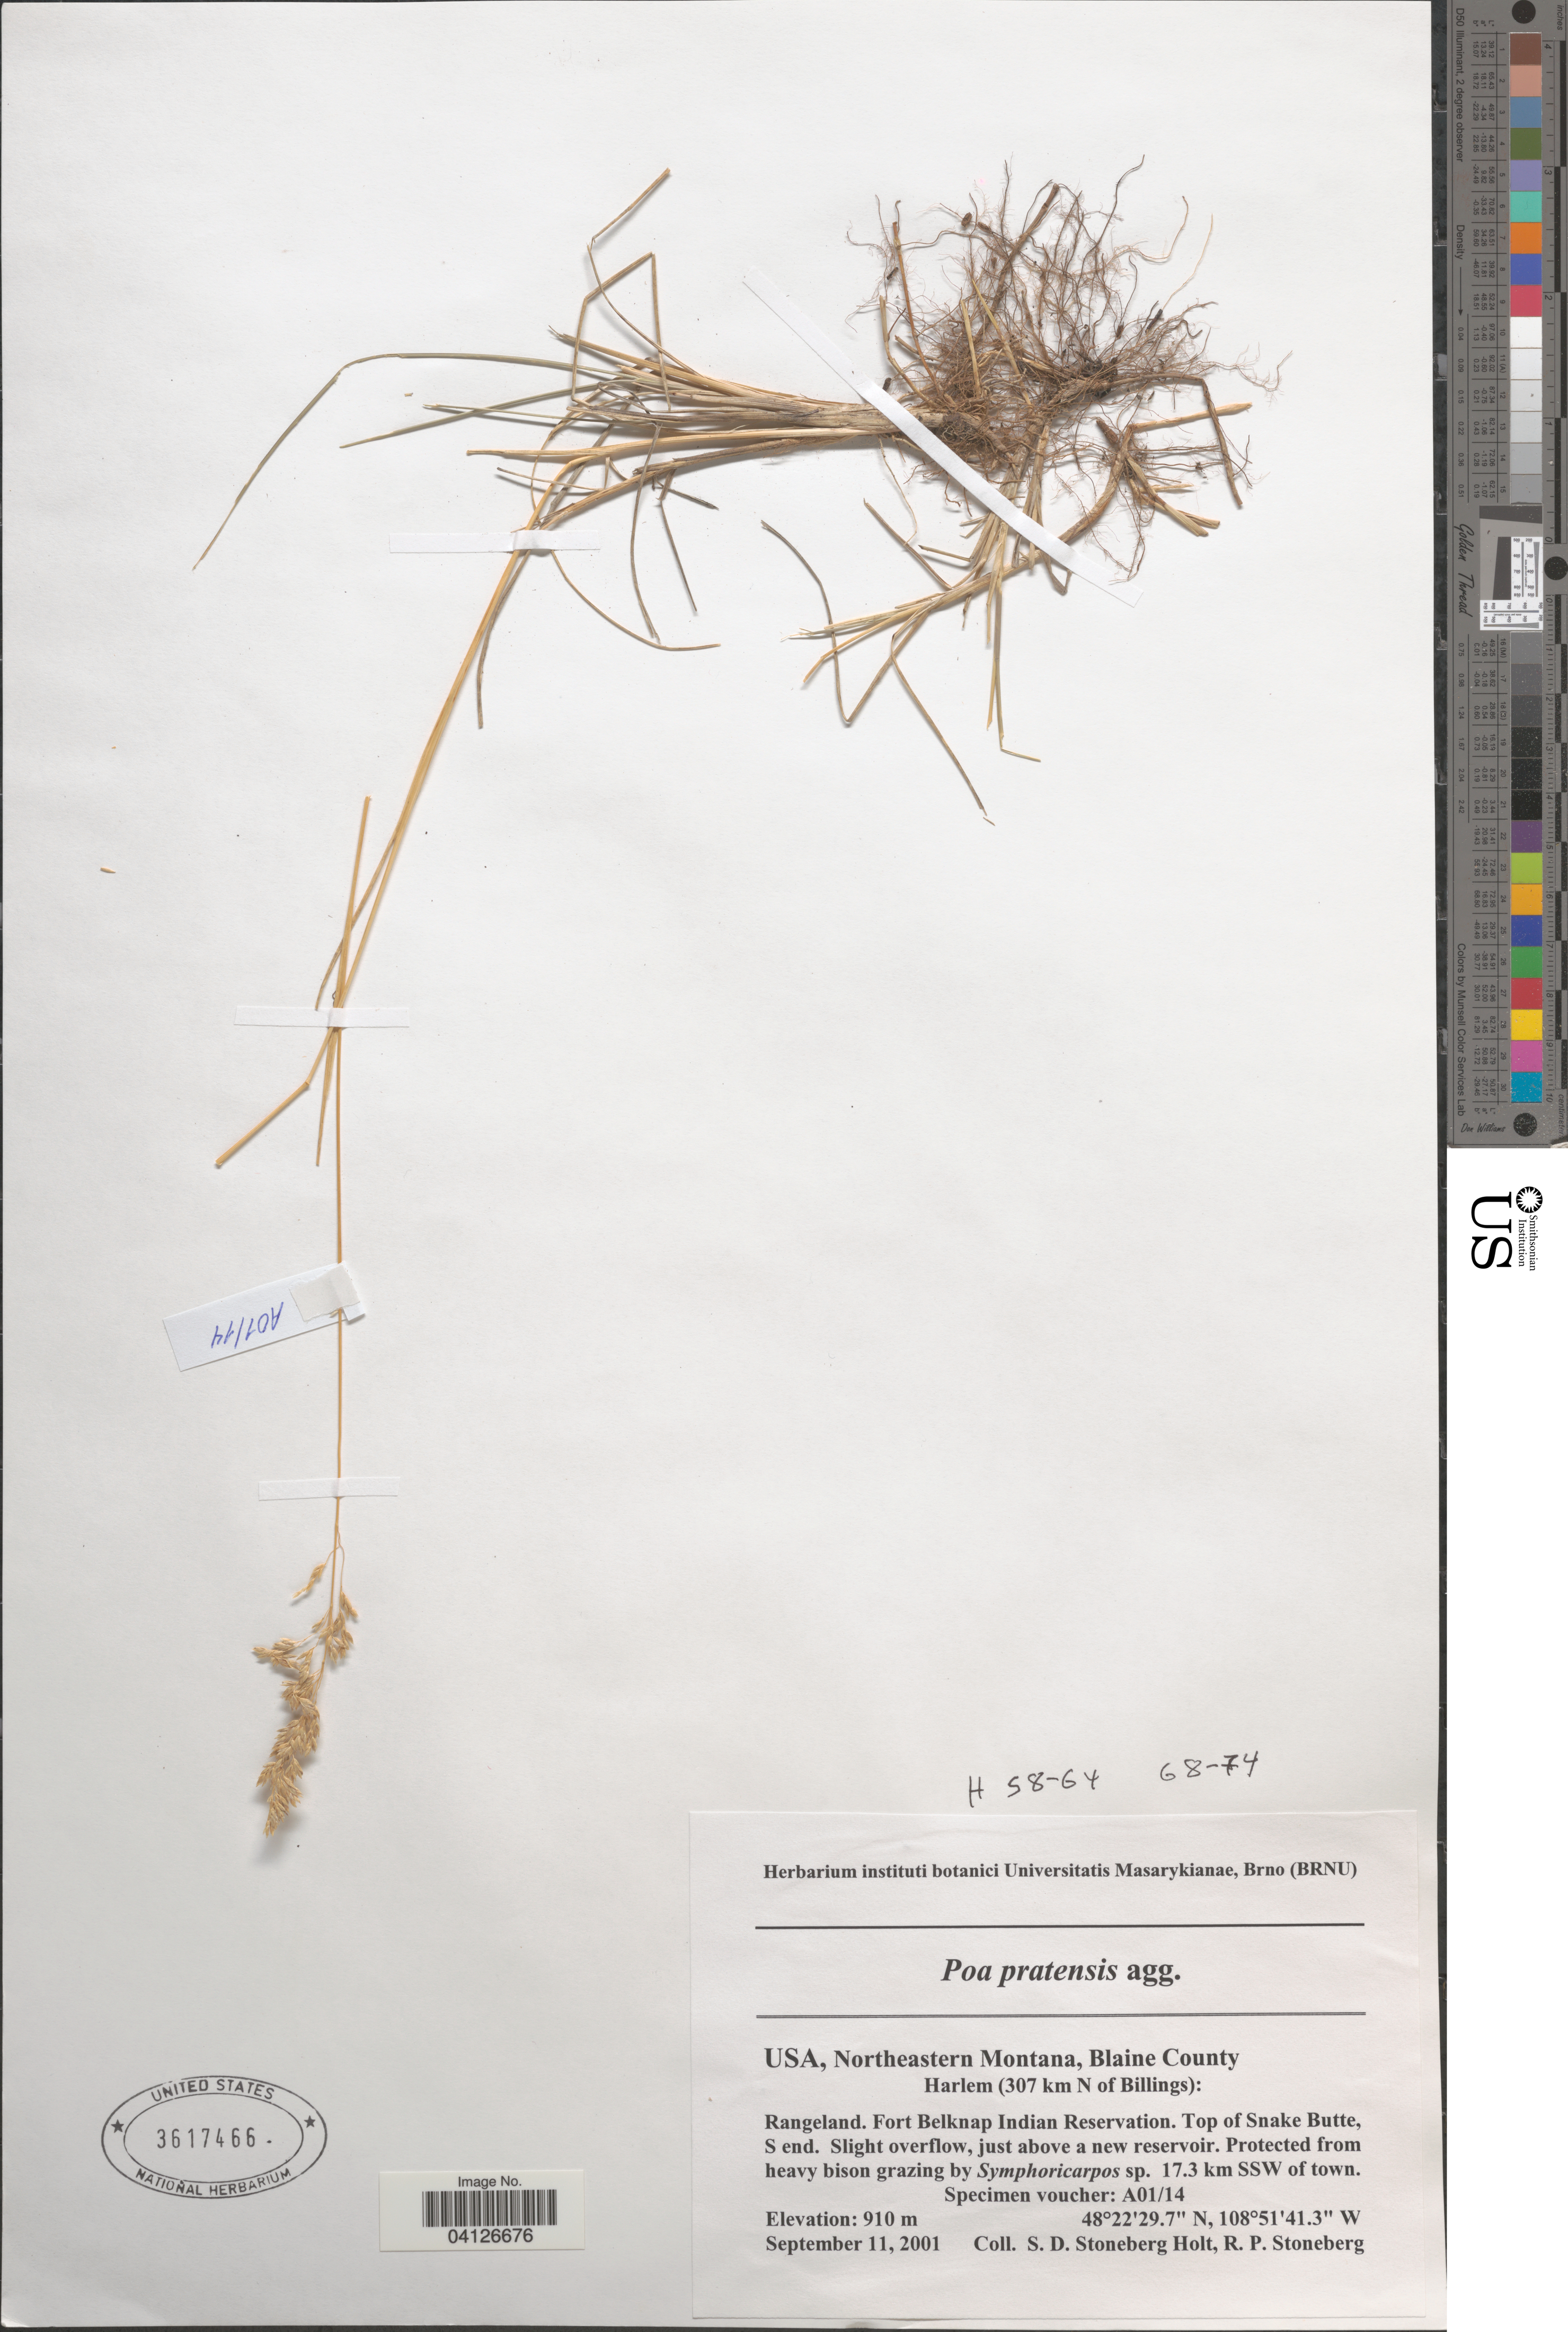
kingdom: Plantae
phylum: Tracheophyta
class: Liliopsida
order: Poales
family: Poaceae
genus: Poa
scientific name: Poa pratensis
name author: L.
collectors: S. Holt & R. Stoneberg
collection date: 2001-09-11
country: United States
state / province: Montana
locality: Northeastern Montana, Blaine County. Harlem (307 km n of Billings). Fort Belknap Indian Reservation. Top of Snake Butte, S end. 17.3 km SSW of town.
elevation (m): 910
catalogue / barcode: US 3617466